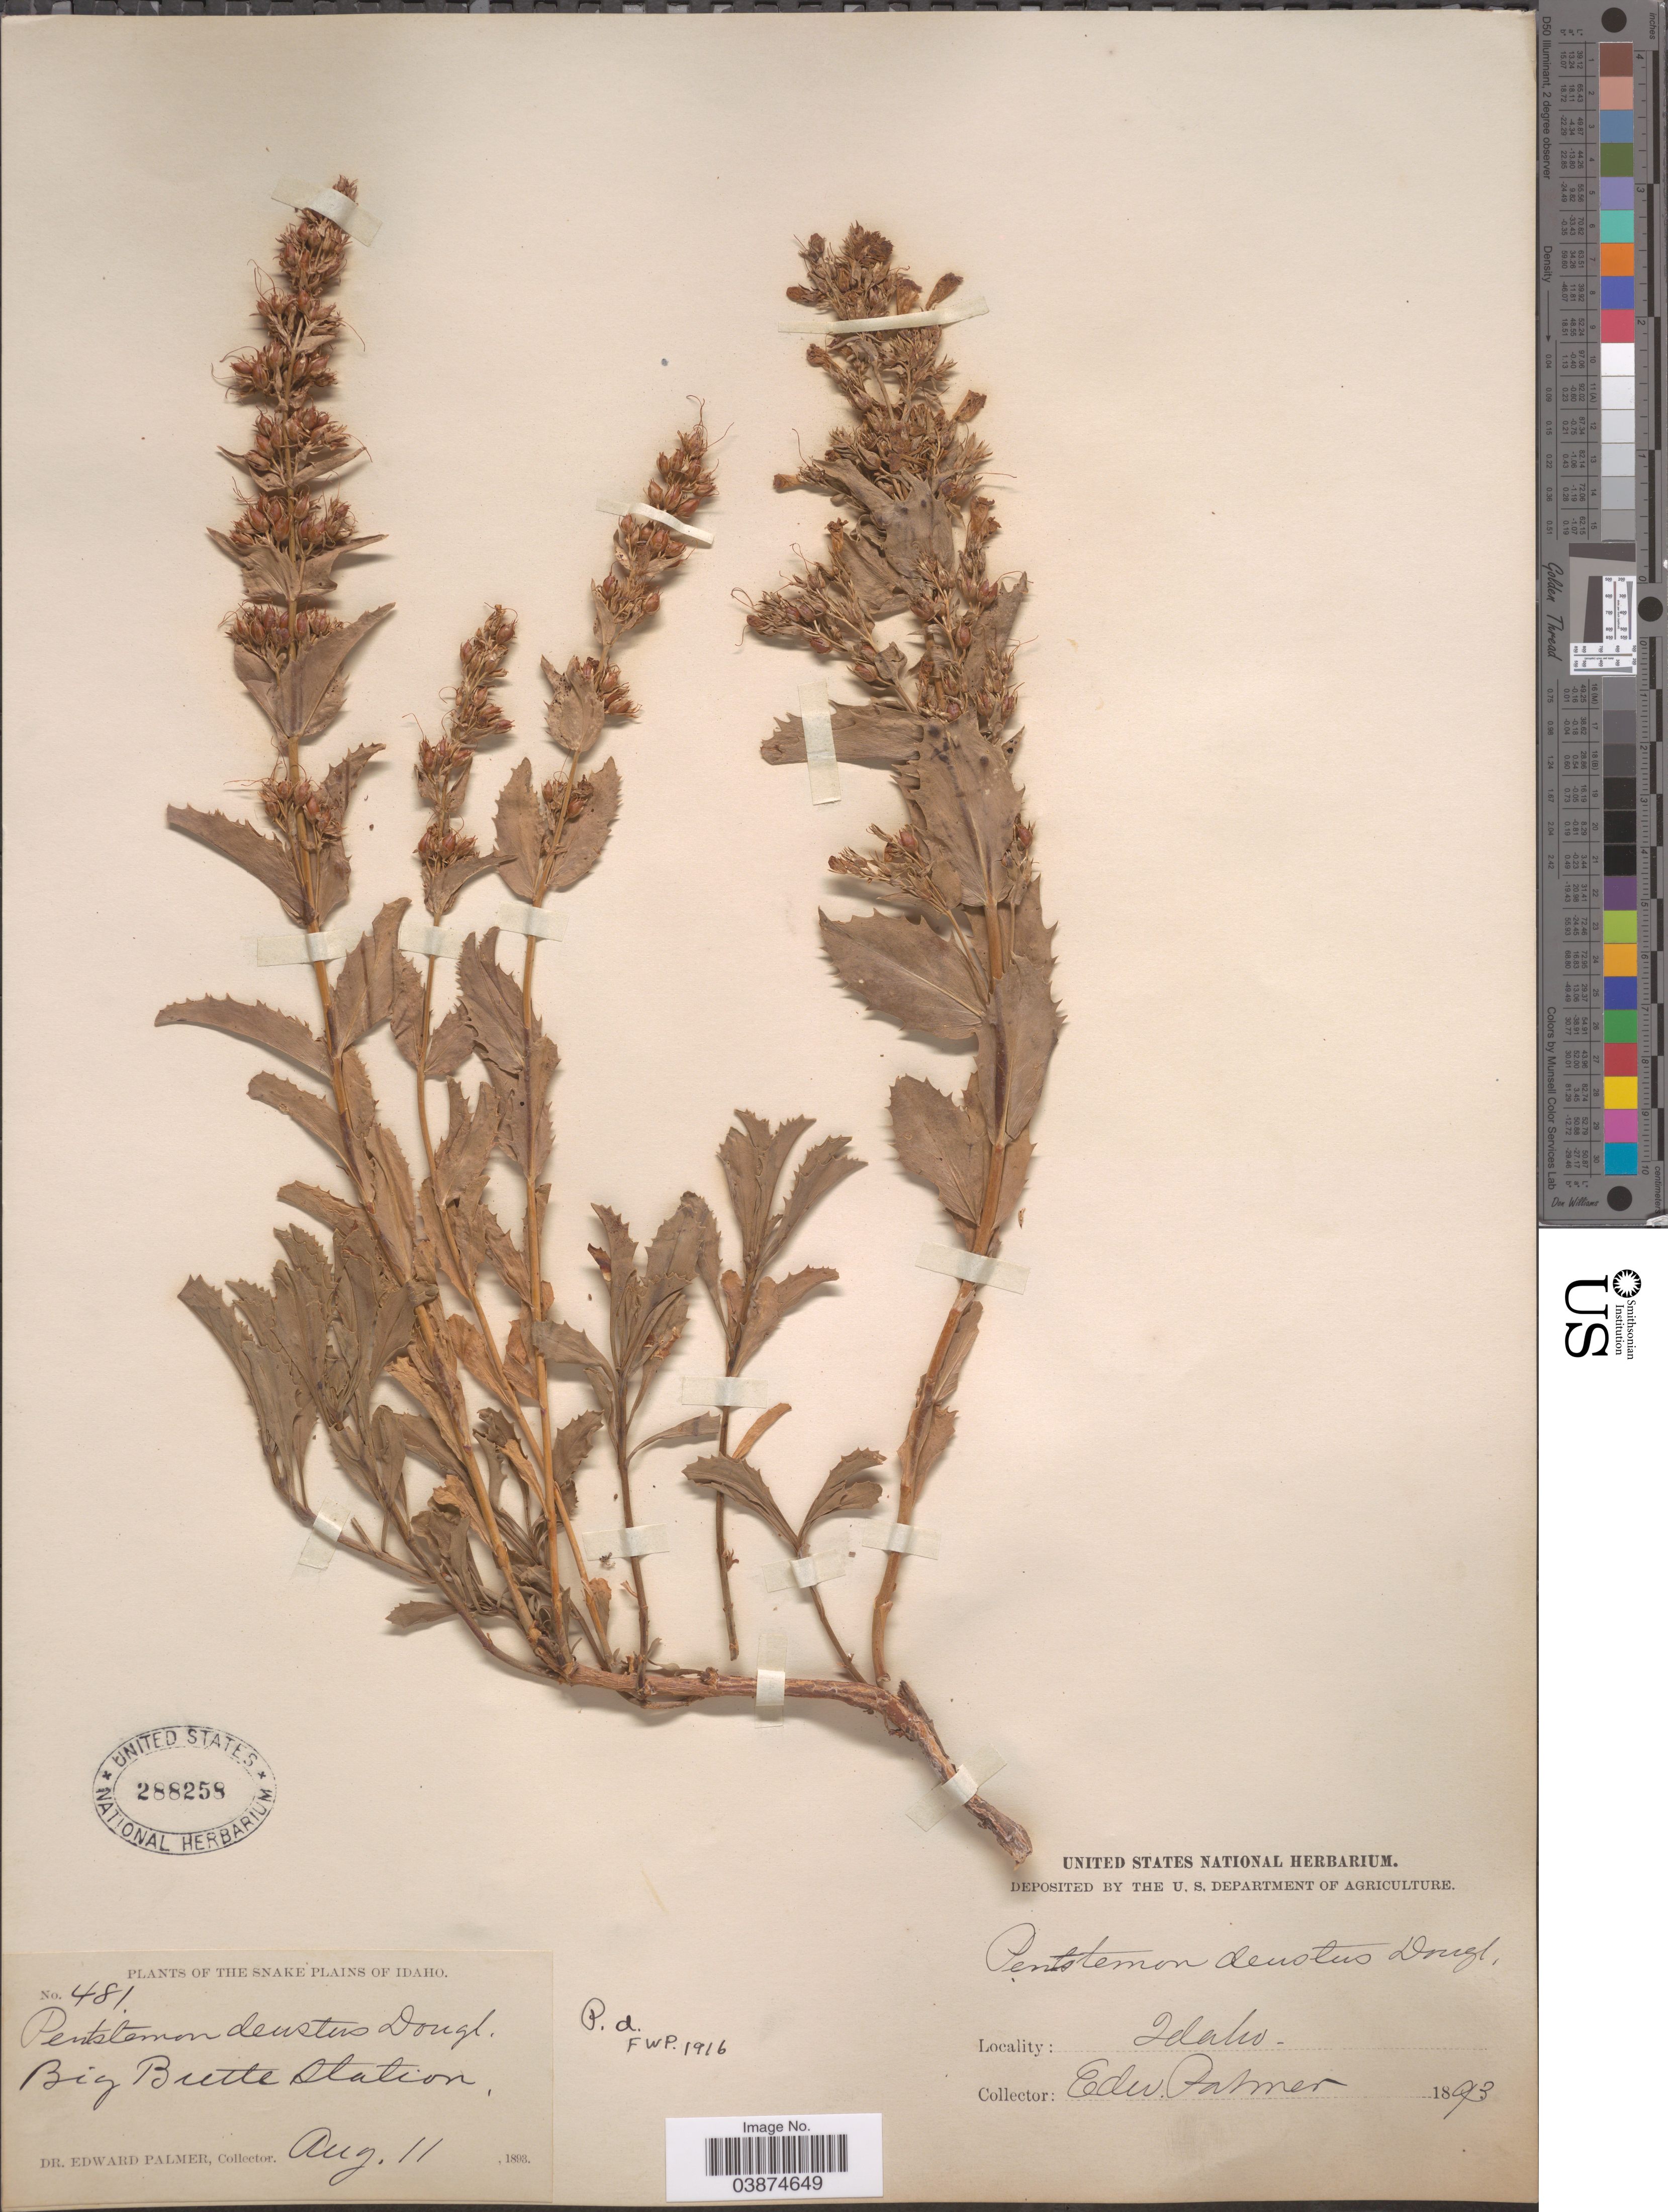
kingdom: Plantae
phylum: Tracheophyta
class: Magnoliopsida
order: Lamiales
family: Plantaginaceae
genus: Penstemon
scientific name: Penstemon deustus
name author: Douglas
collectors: E. Palmer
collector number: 481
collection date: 1893-08-11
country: United States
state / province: Idaho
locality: The Snake Plains of Idaho. Big Butte Station.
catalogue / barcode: US 288258